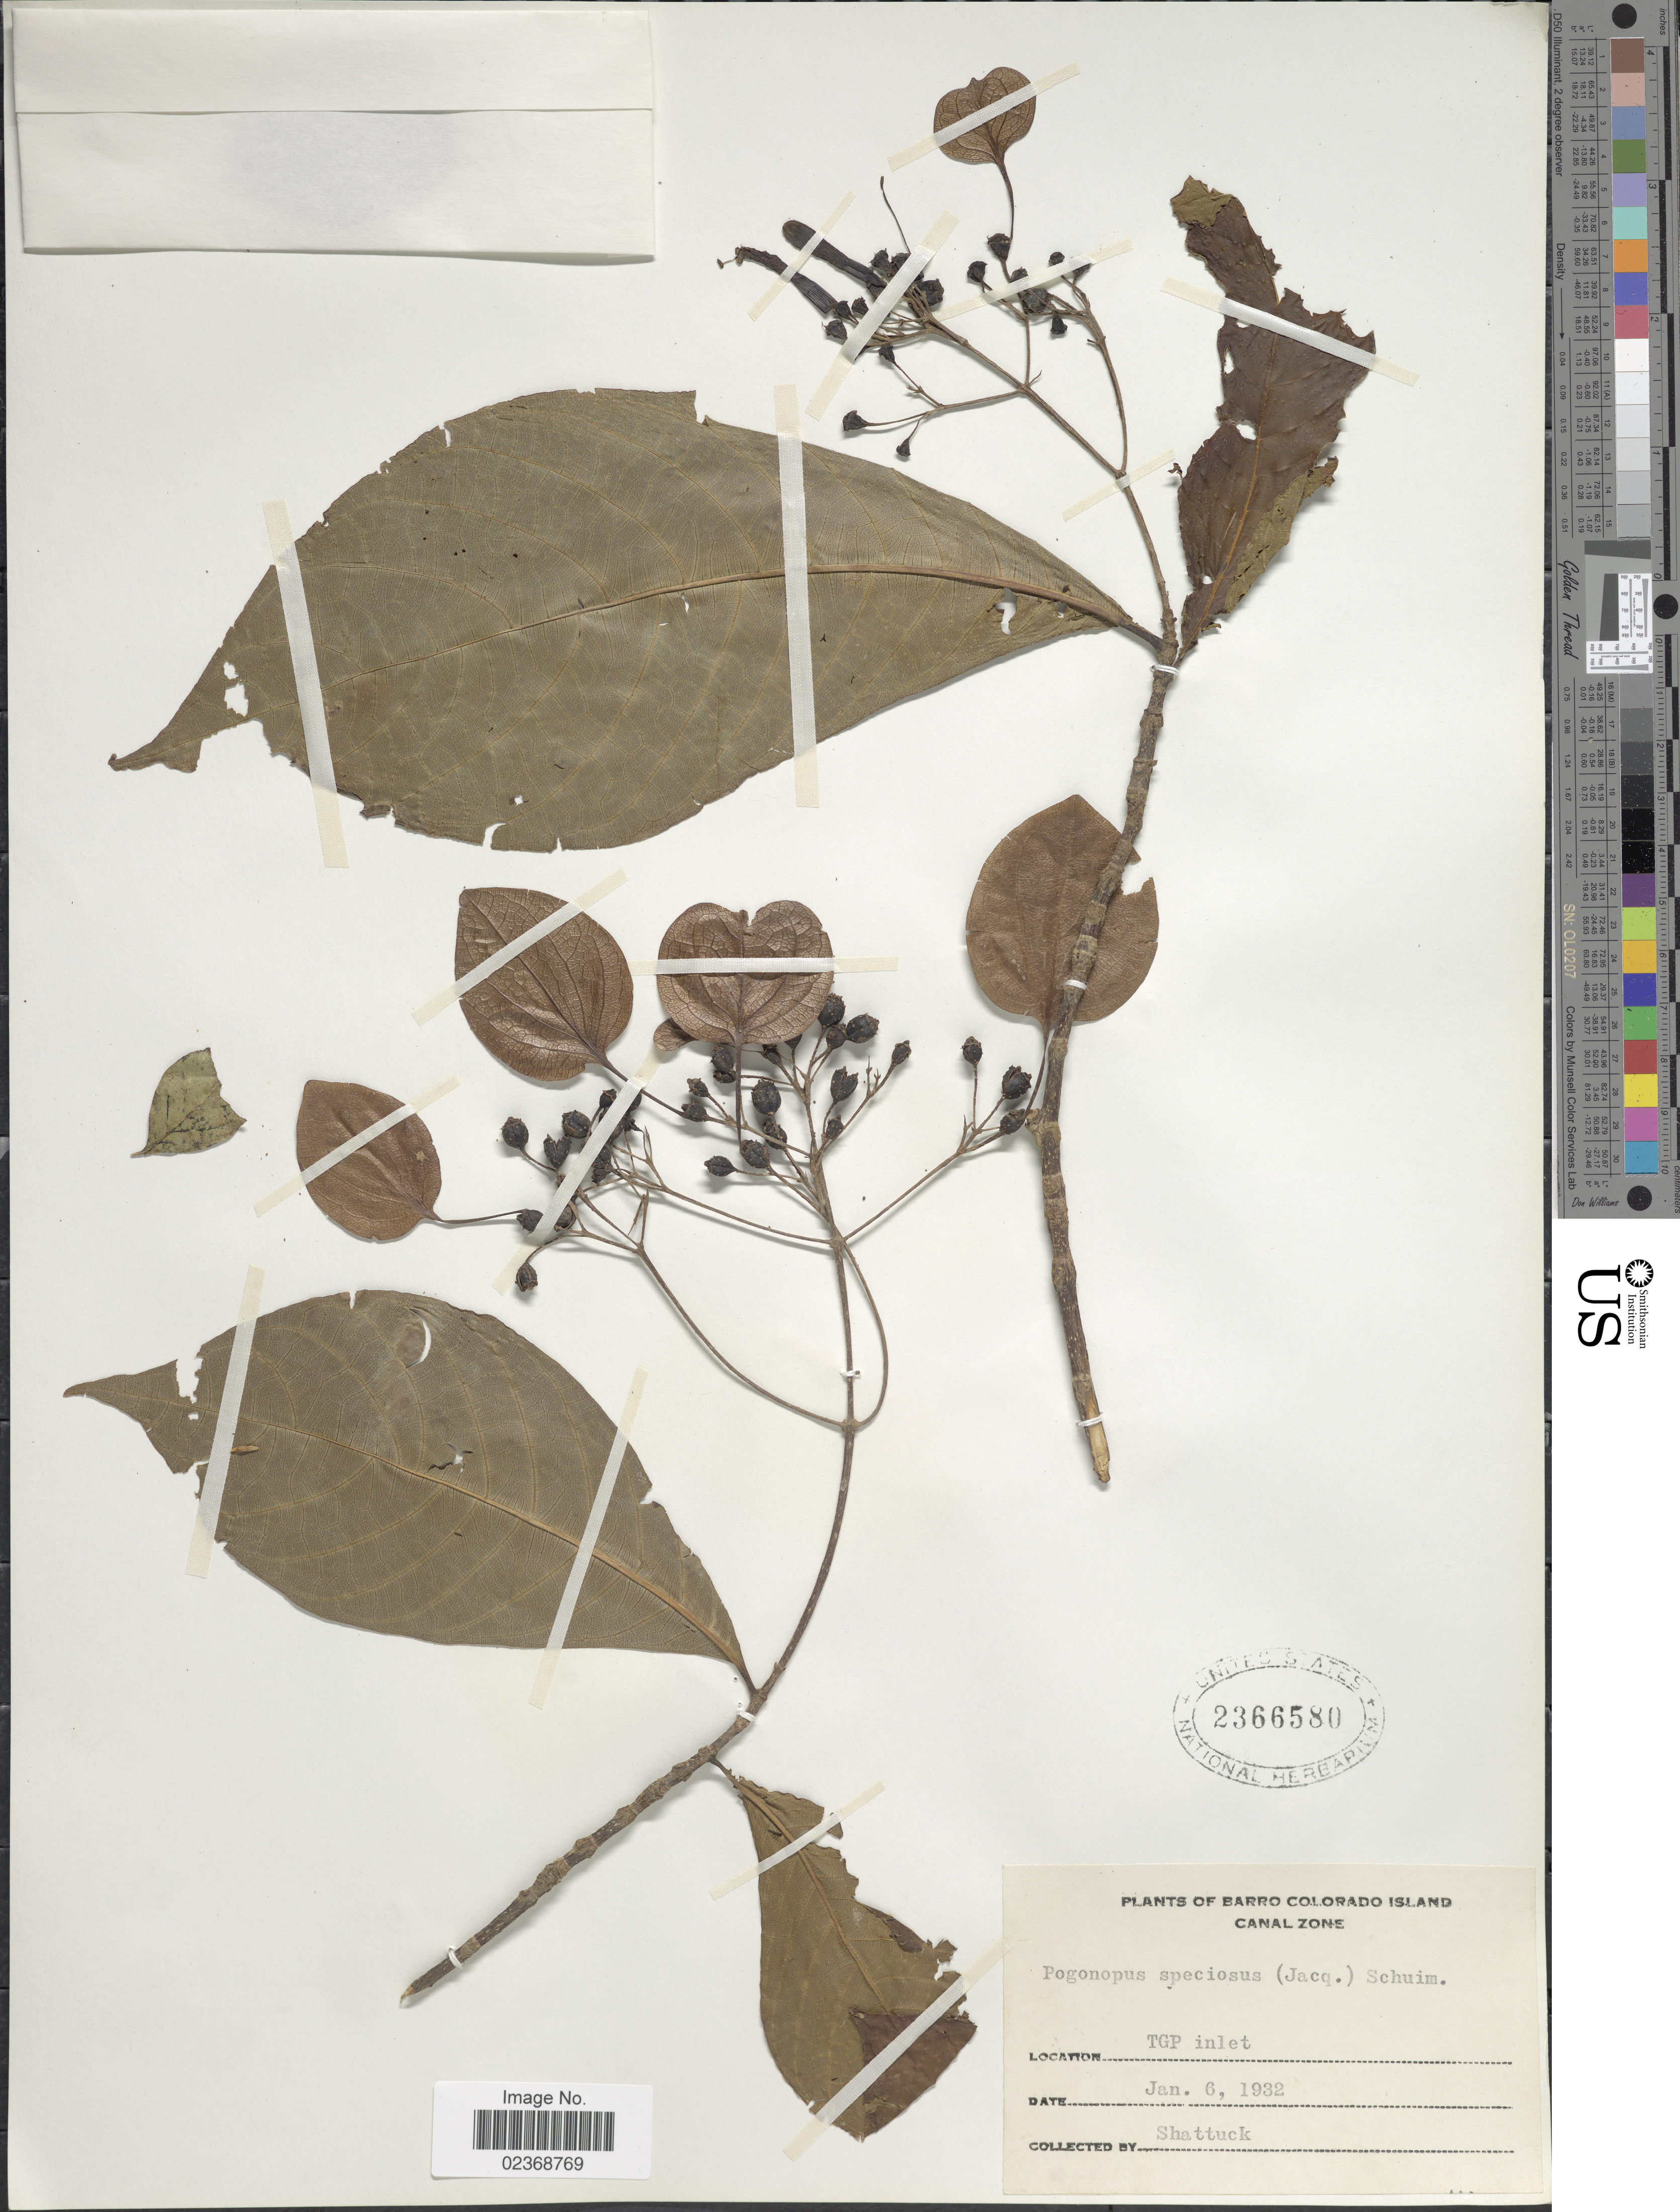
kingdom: Plantae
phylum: Tracheophyta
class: Magnoliopsida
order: Gentianales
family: Rubiaceae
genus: Calycophyllum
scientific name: Calycophyllum candidissimum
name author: (Vahl) DC.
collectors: Shattuck, --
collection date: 1932-01-06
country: Panama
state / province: Panamá Oeste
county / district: Canal Zone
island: Barro Colorado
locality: Barro Colorado Island. Canal Zone. TGP inlet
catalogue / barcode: US 2366580